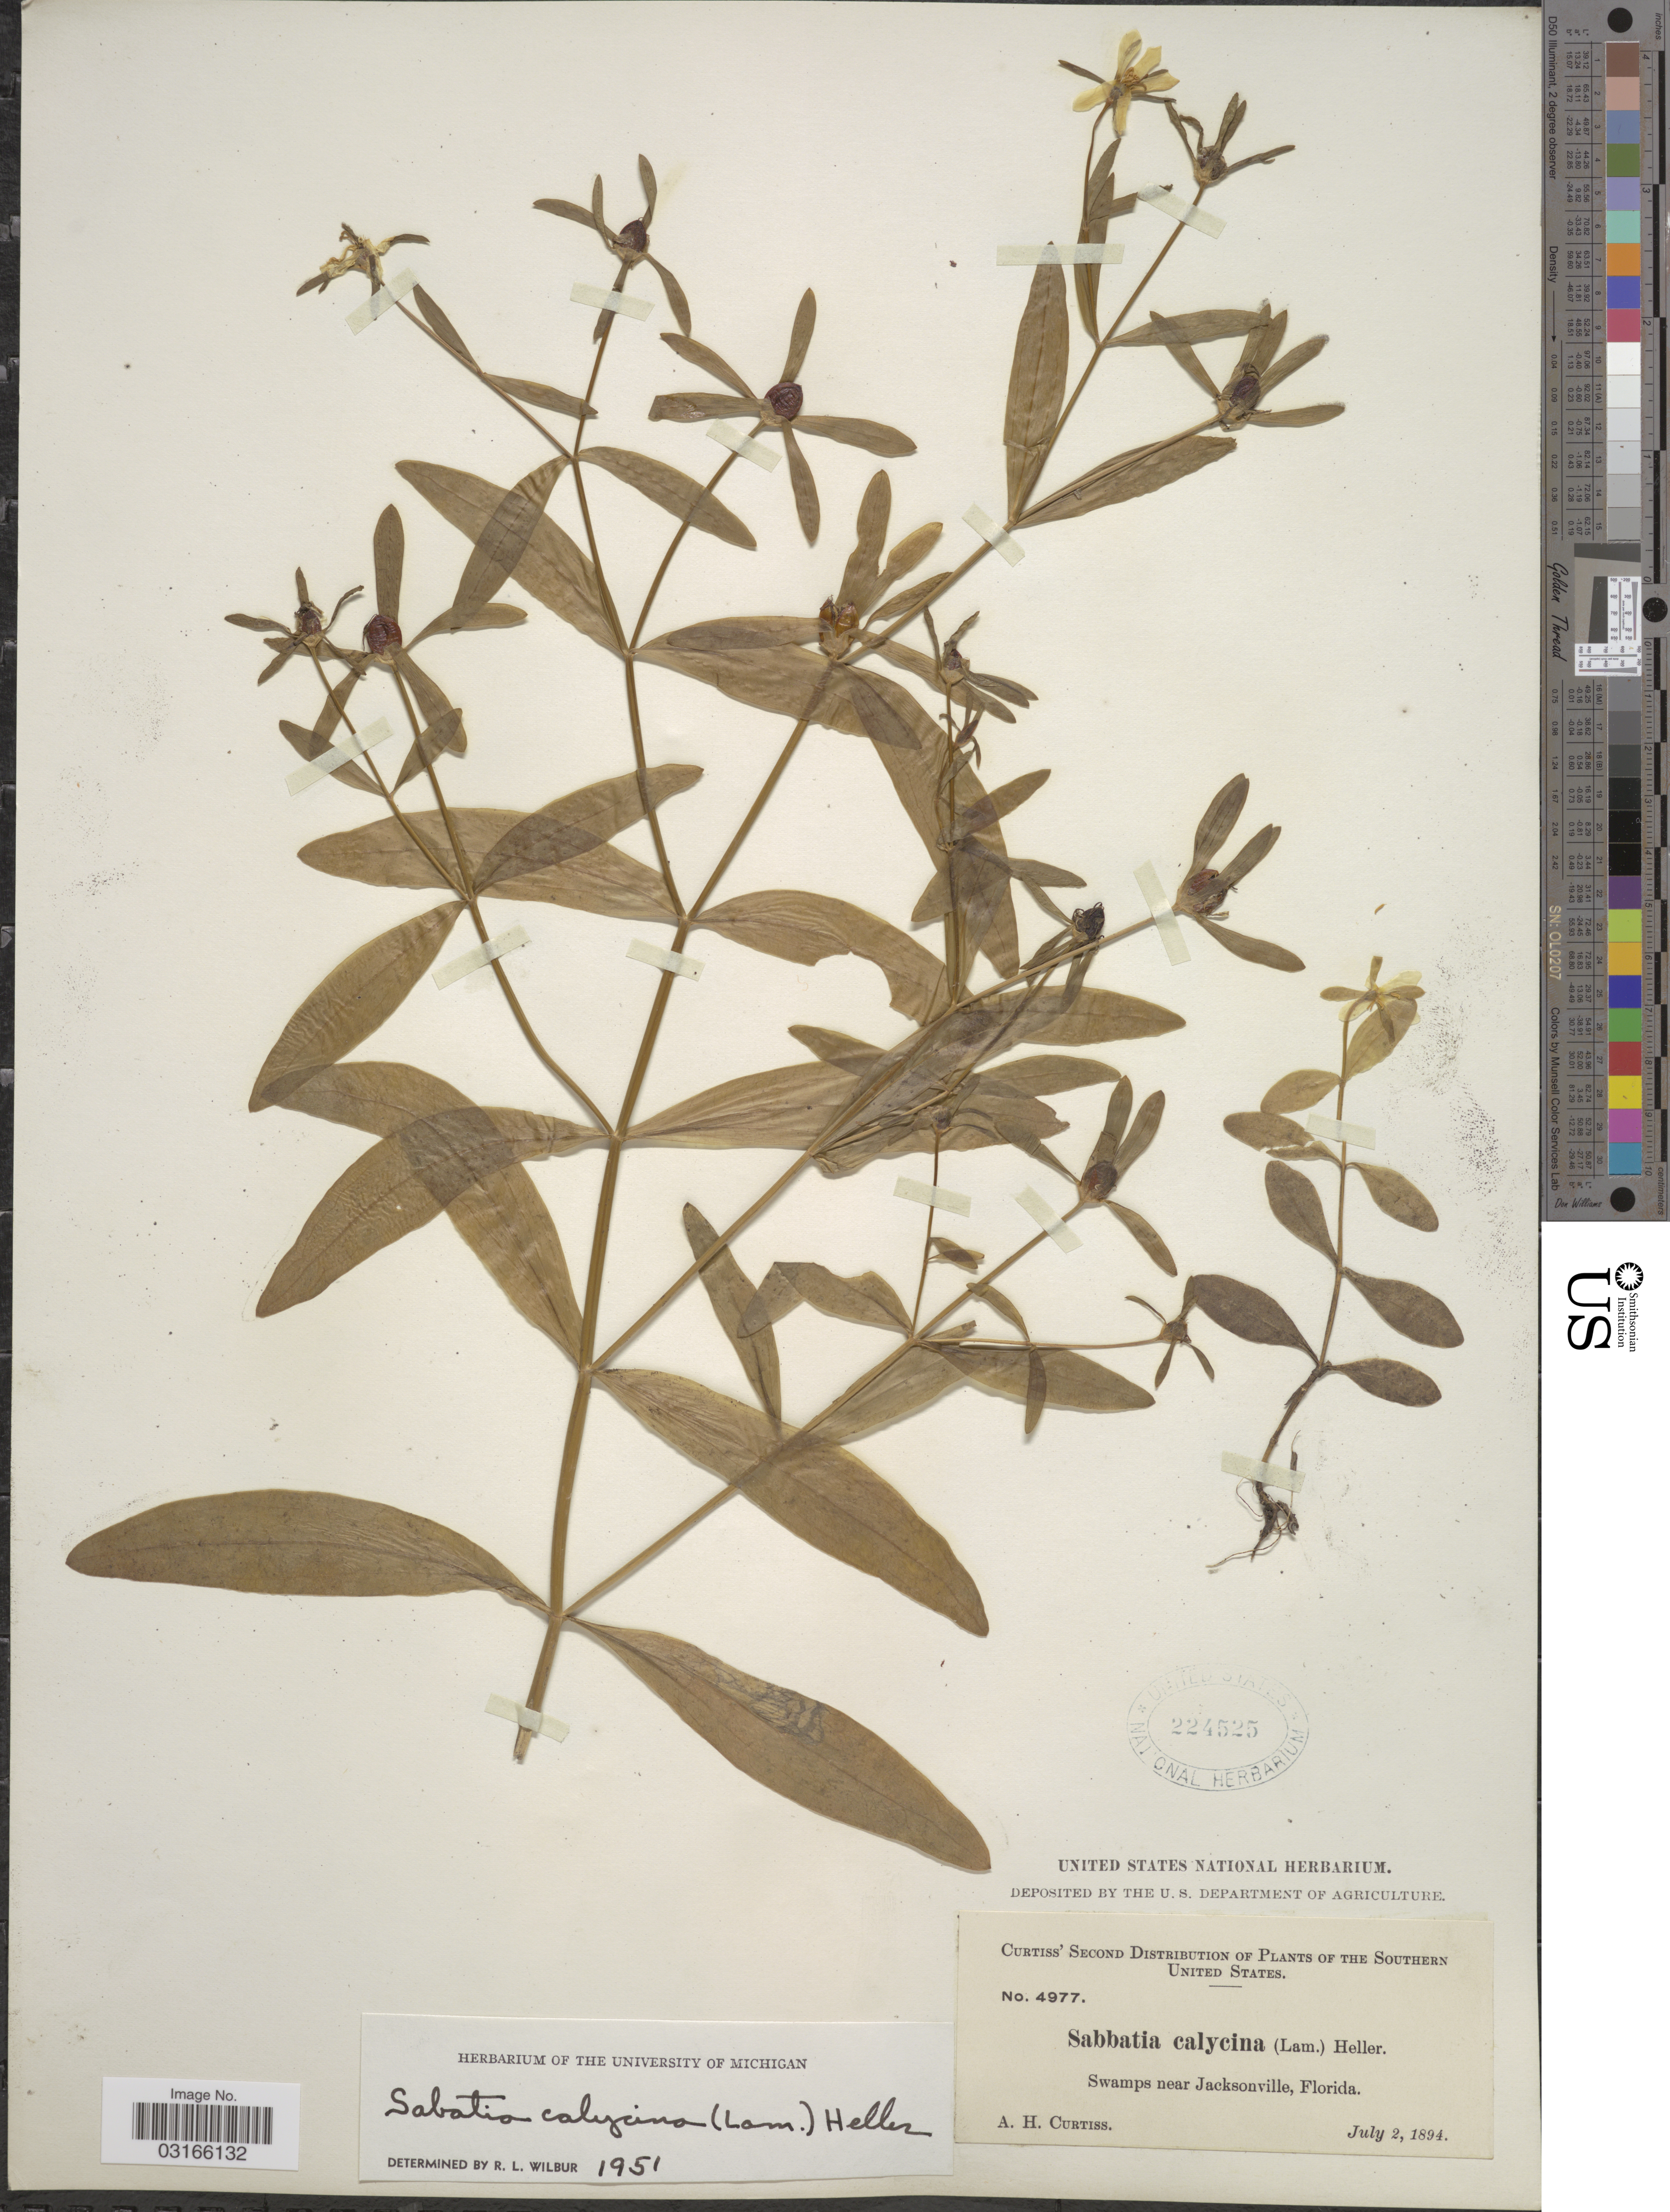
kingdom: Plantae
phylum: Tracheophyta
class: Magnoliopsida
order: Gentianales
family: Gentianaceae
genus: Sabatia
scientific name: Sabatia calycina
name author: (Lam.) A. Heller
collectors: A. H. Curtiss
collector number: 4977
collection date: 1894-07-02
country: United States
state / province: Florida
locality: The Southern United States. Swamps near Jacksonville.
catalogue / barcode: US 224525